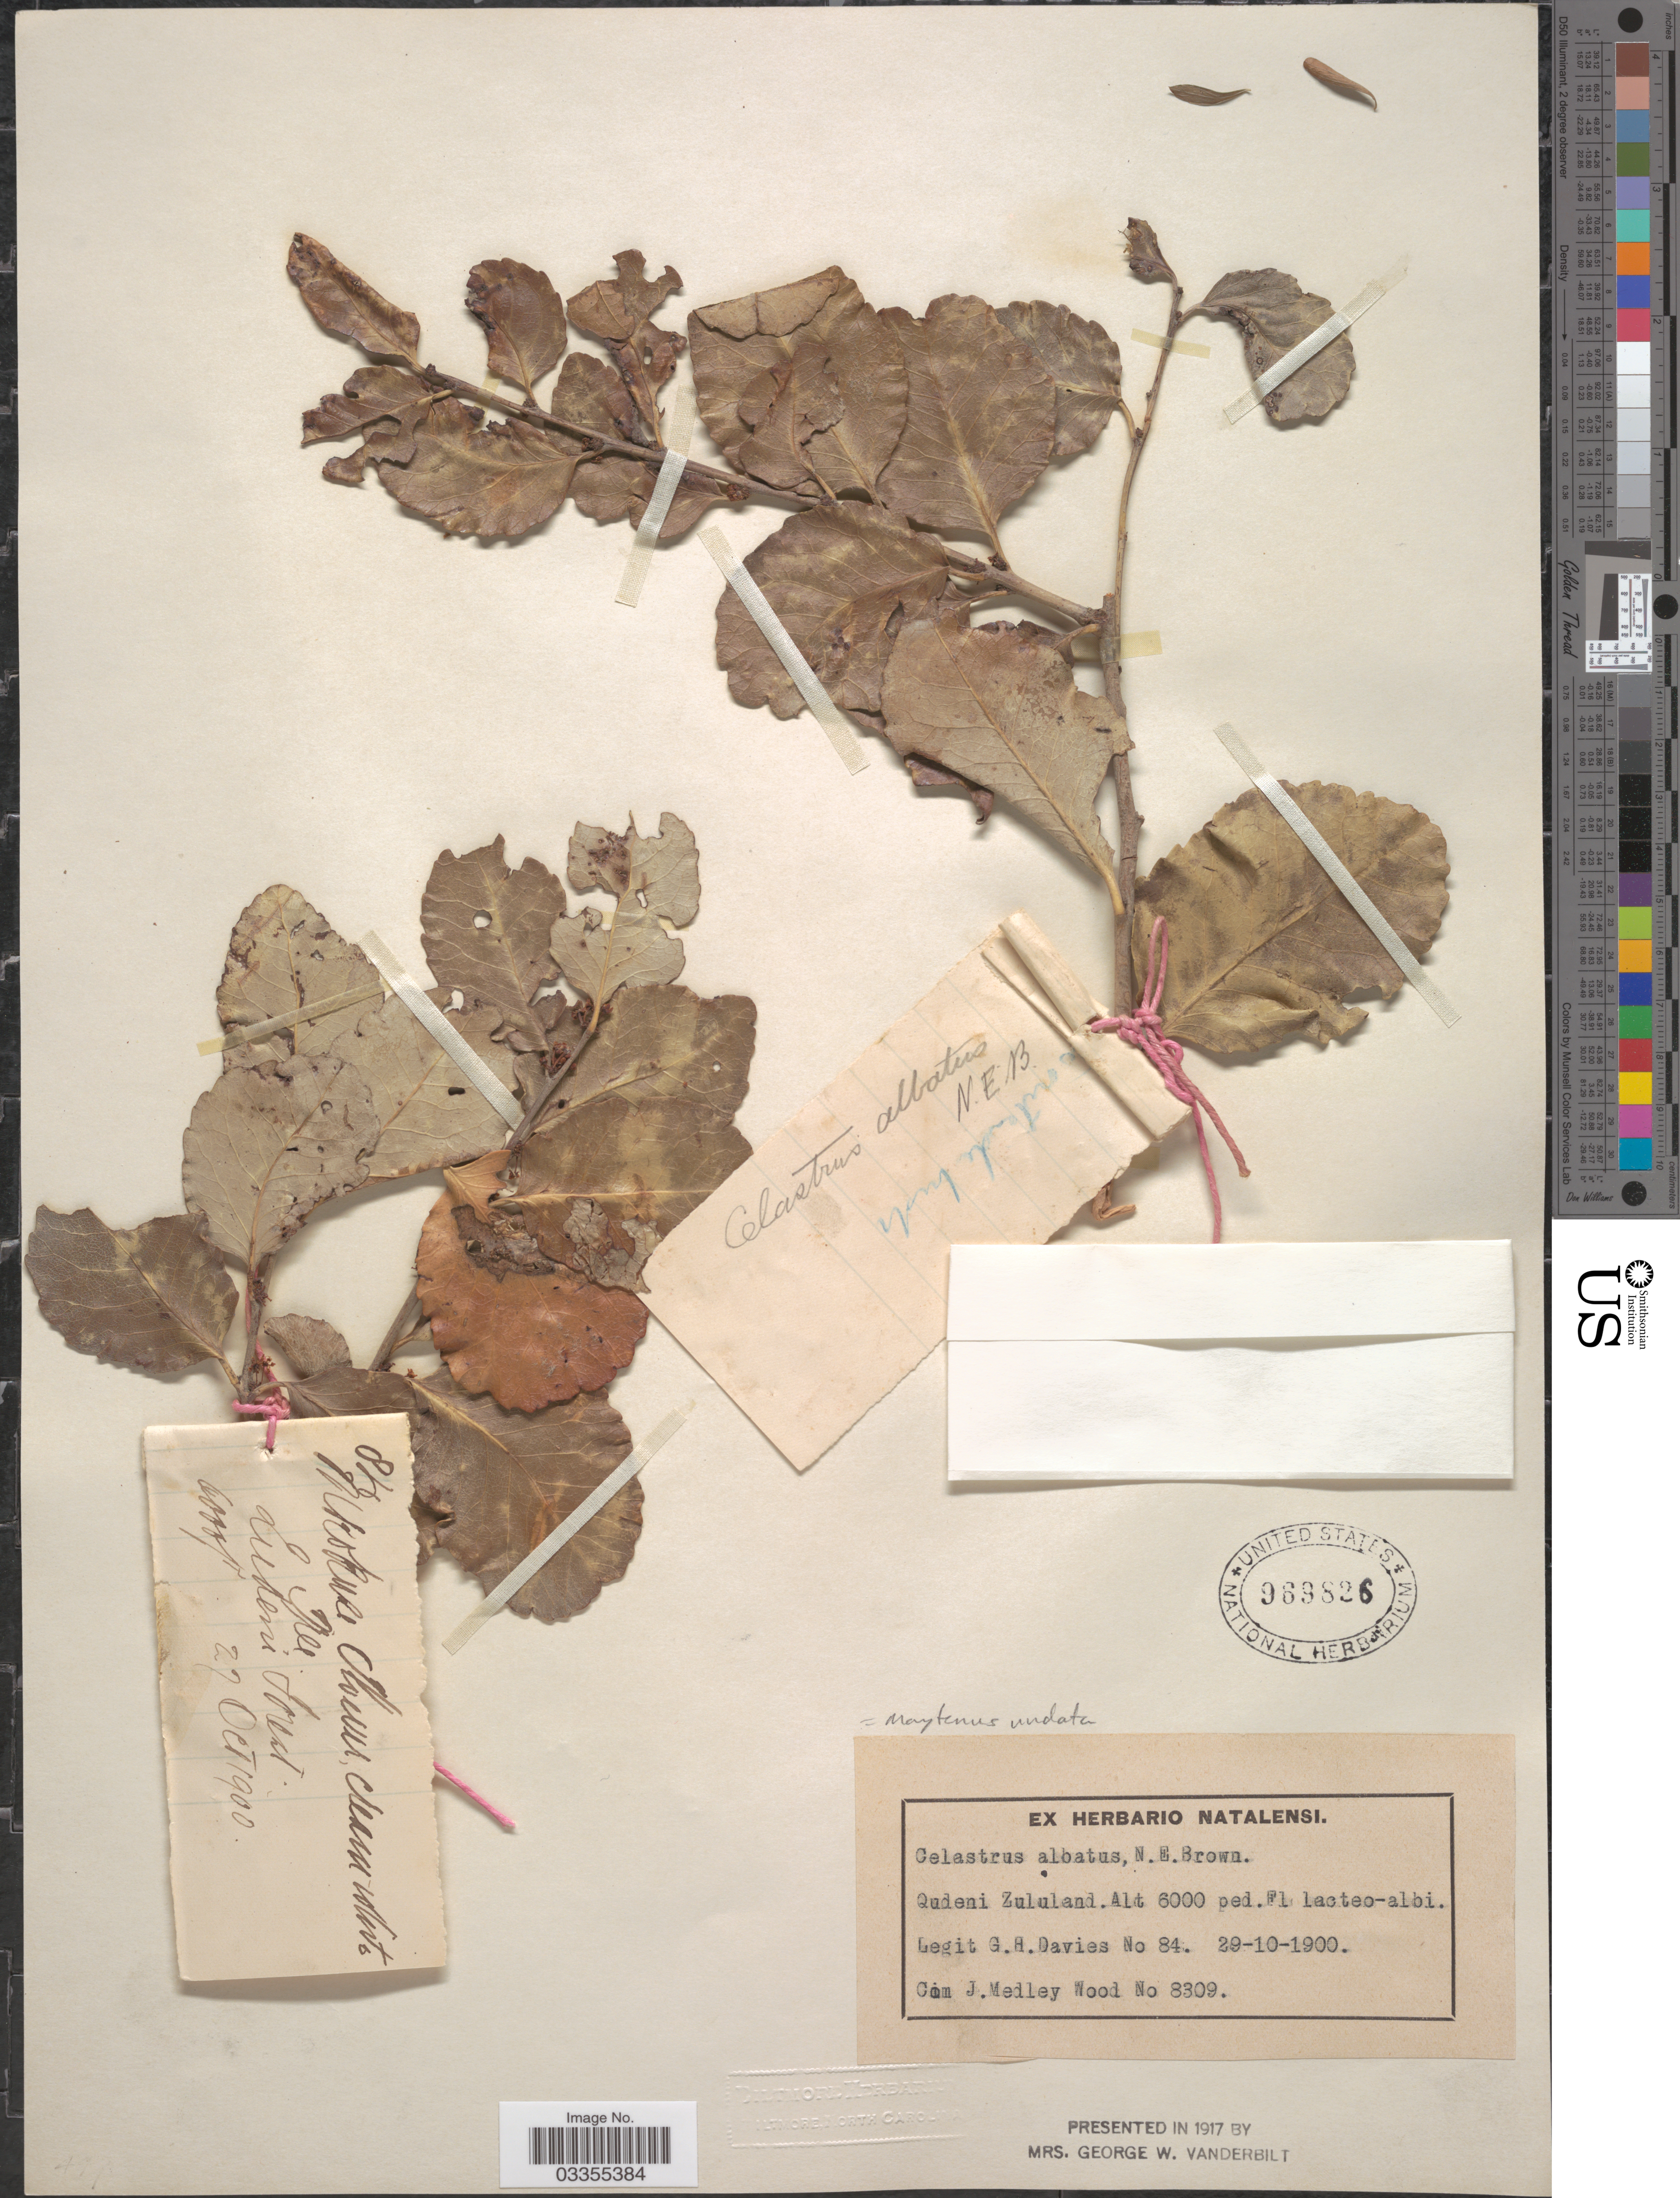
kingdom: Plantae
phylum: Tracheophyta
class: Magnoliopsida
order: Celastrales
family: Celastraceae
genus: Maytenus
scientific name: Maytenus undata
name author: (Thunb.) Blakelock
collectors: G. Davies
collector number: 84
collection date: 1900-10-27/1900-10-29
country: South Africa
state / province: KwaZulu-Natal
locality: Qudeni, Zululand. Qudeni Forest.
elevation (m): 1829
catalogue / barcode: US 969826